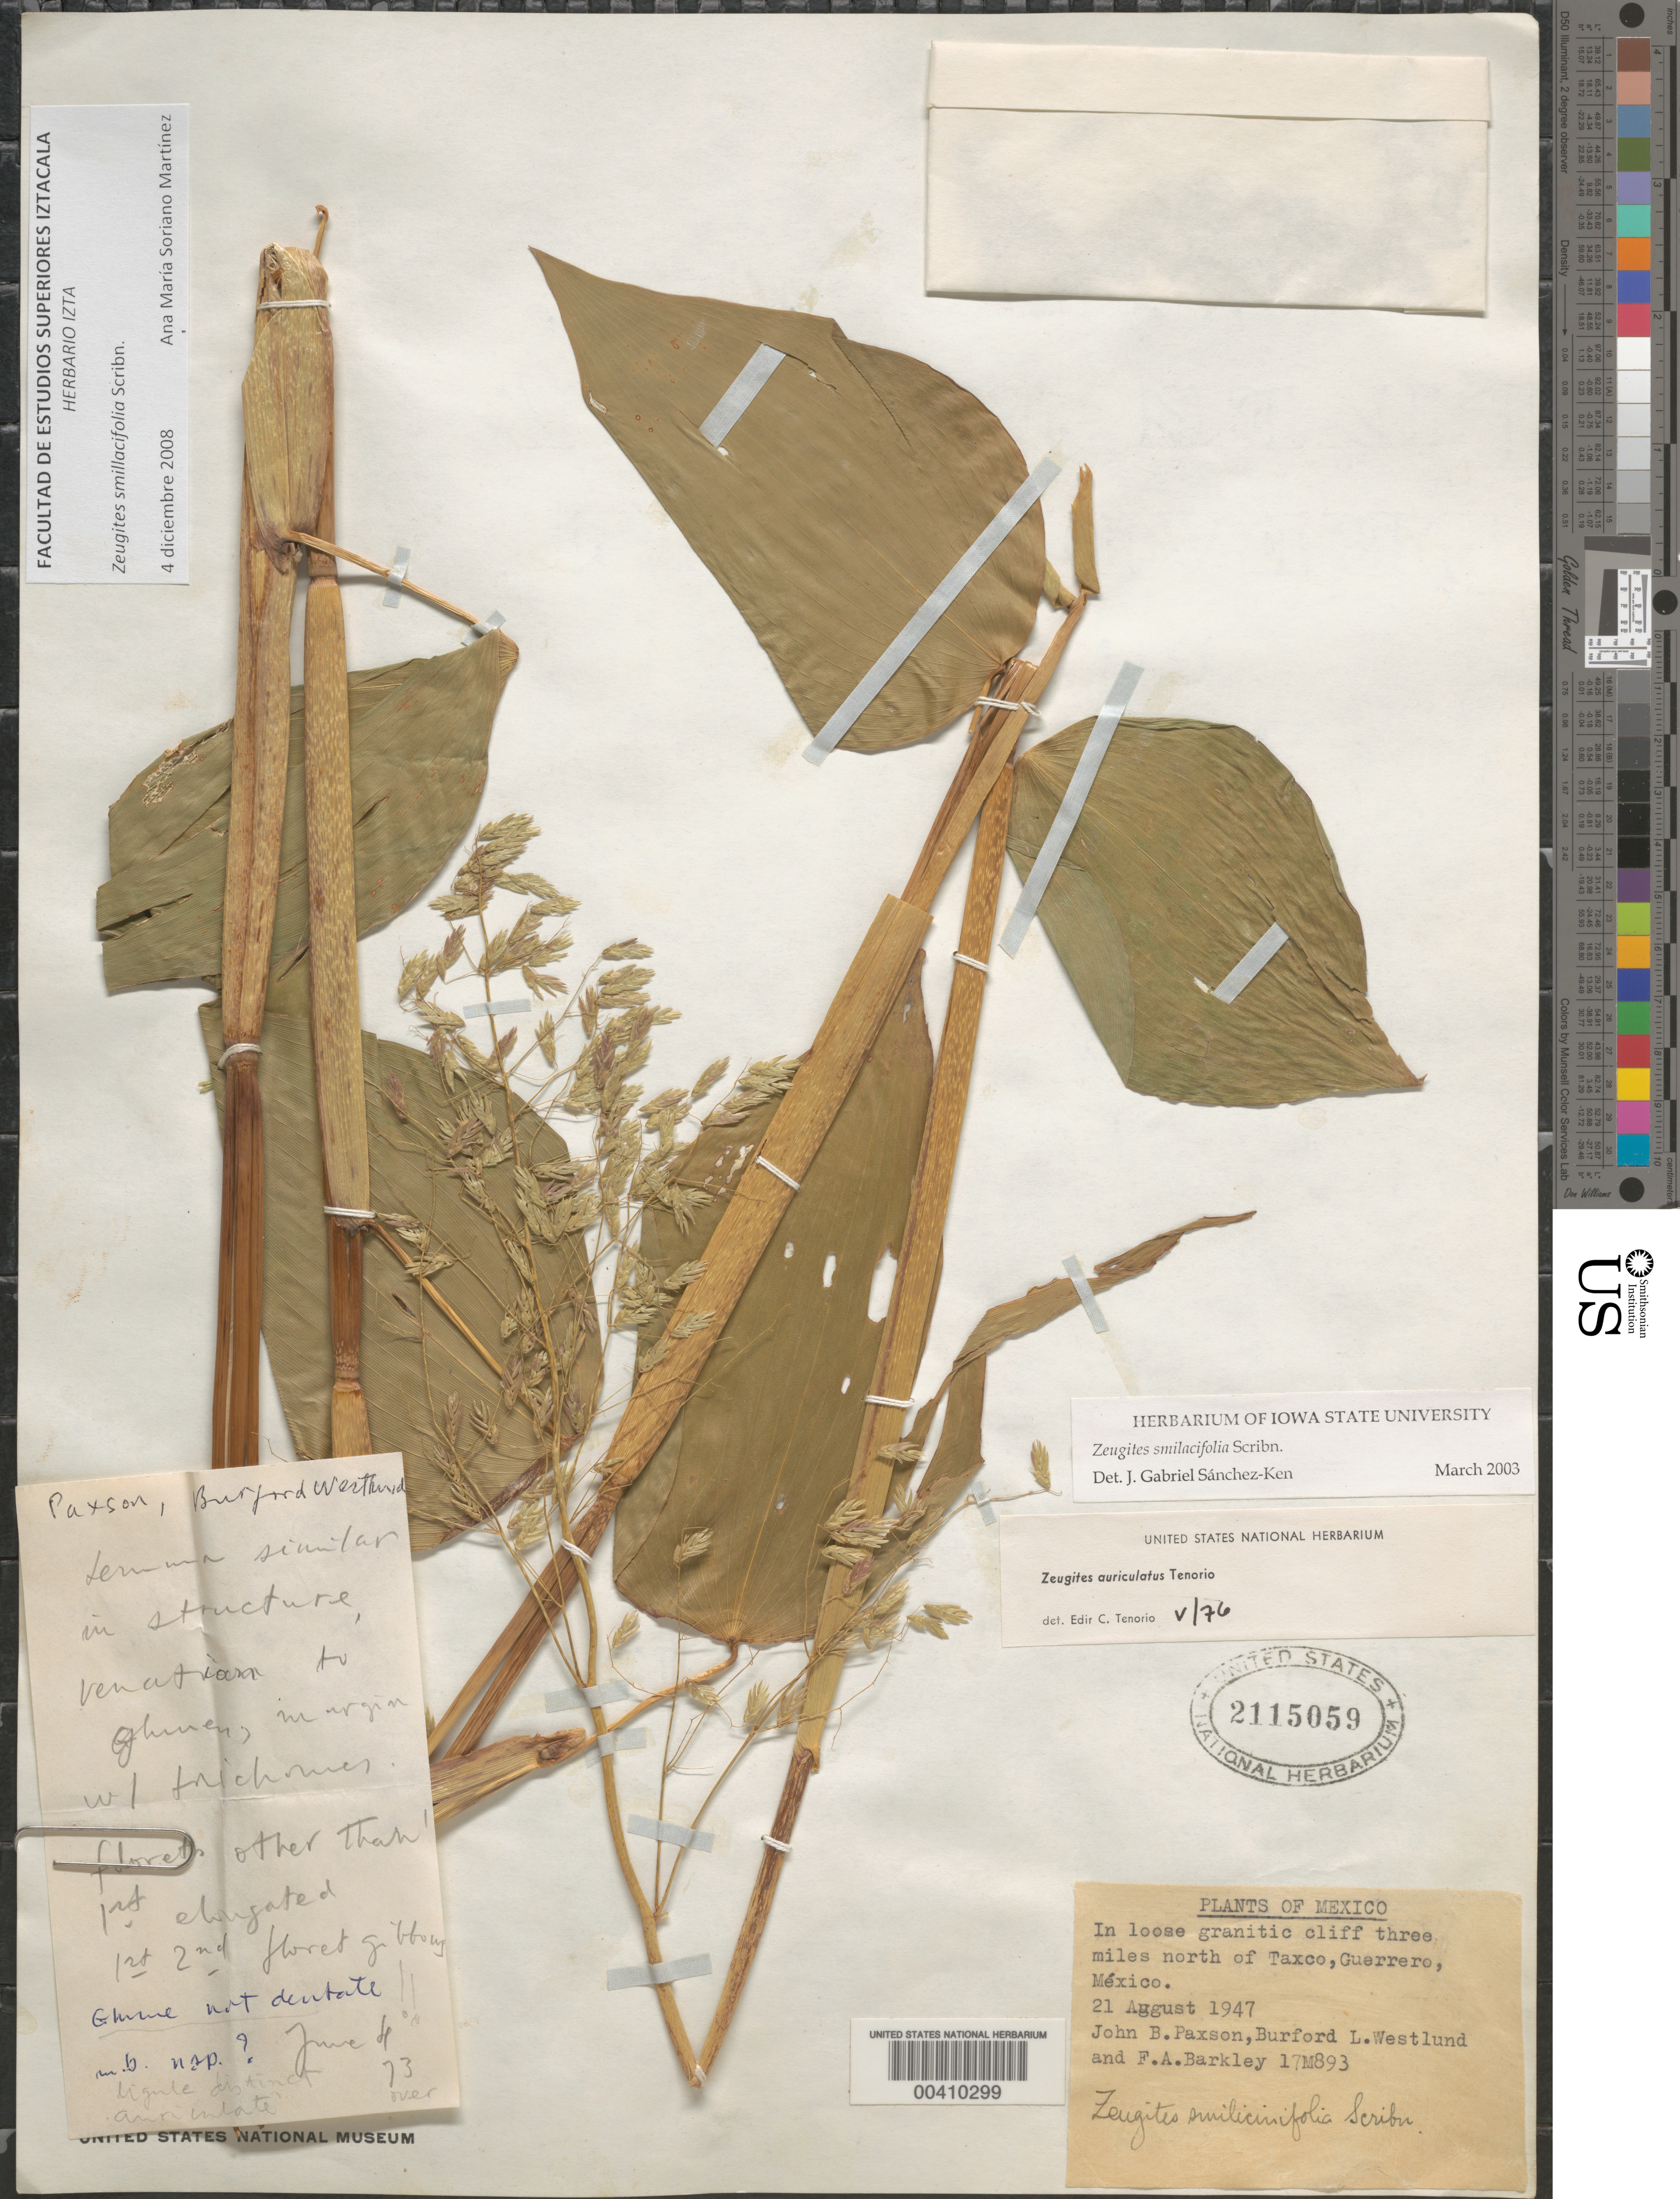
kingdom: Plantae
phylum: Tracheophyta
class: Liliopsida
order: Poales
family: Poaceae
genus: Zeugites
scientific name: Zeugites smilacifolius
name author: Scribn.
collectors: J. B. Paxson, B. Westlund & F. A. Barkley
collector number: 17M893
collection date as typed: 21 Aug 1947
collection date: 1947-08-21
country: Mexico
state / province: Guerrero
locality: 3 mi N of Taxco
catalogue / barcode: US 2115059